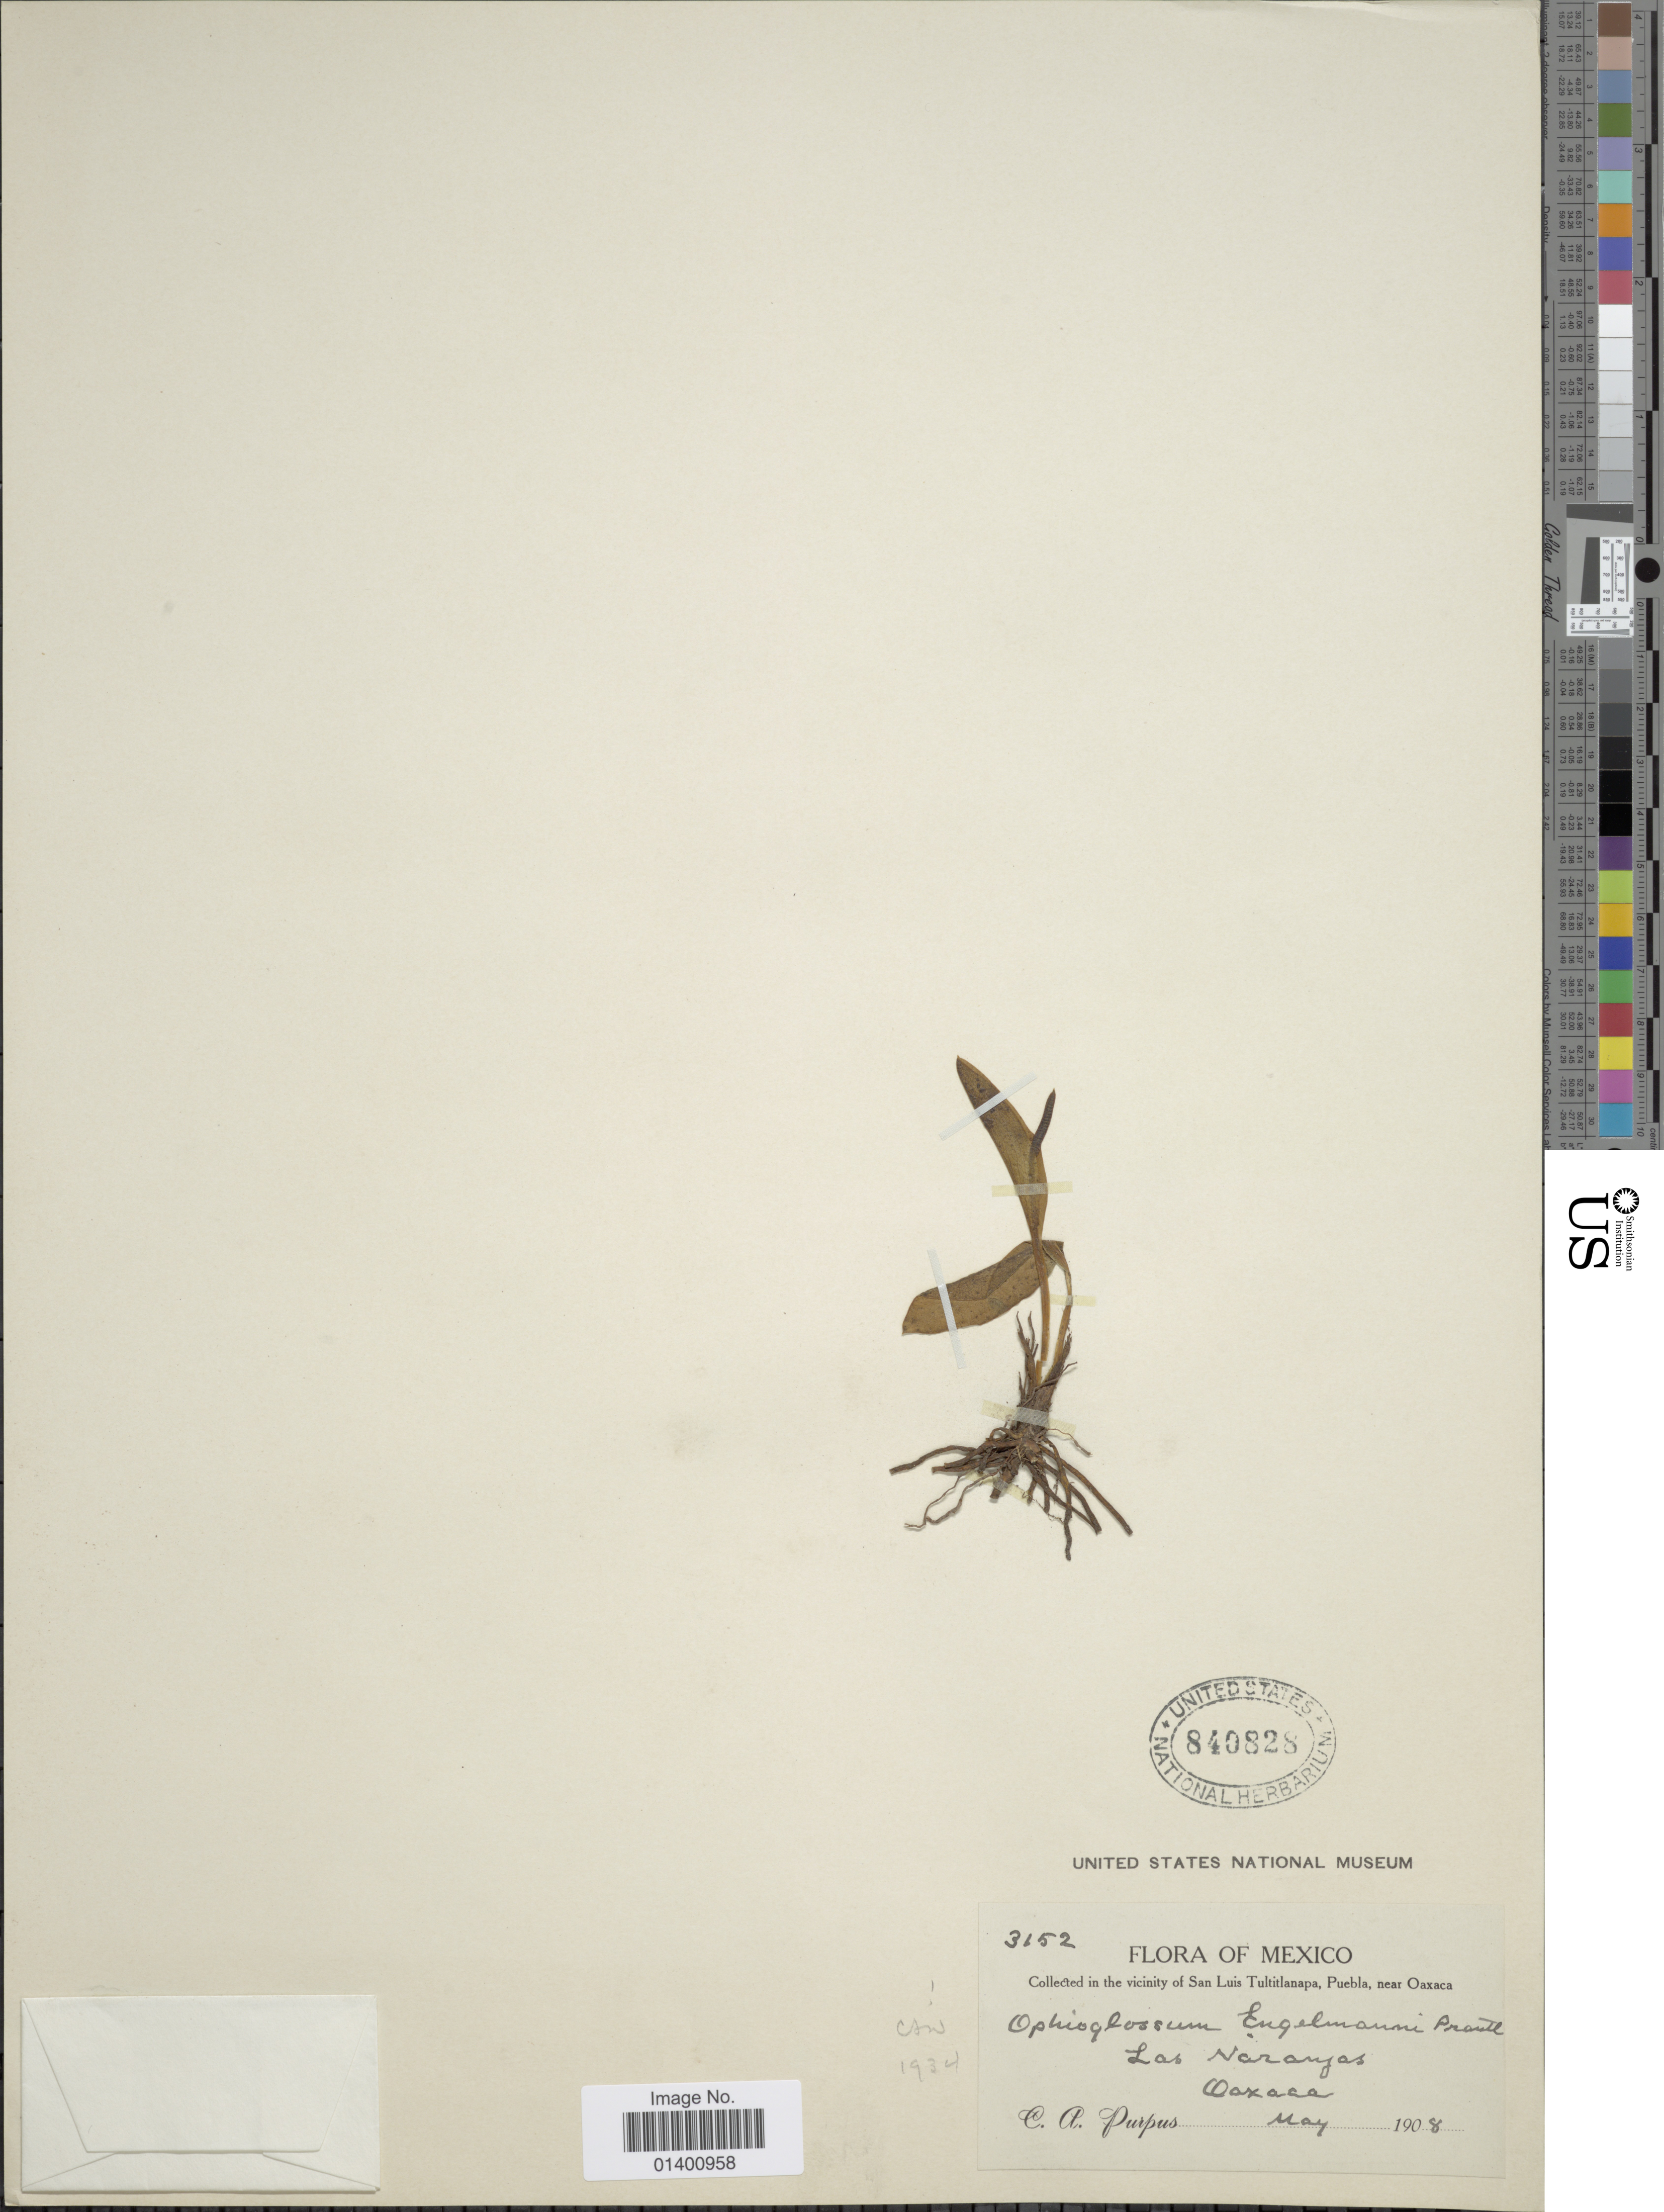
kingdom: Plantae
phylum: Tracheophyta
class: Polypodiopsida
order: Ophioglossales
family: Ophioglossaceae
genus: Ophioglossum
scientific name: Ophioglossum engelmannii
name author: Prantl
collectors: C. A. Purpus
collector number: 3152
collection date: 1908-05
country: Mexico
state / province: Oaxaca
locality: Vicinity of San Luis Tultitlanapa, near Oaxaca, Las Naranjas, Oaxaca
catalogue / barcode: US 840828